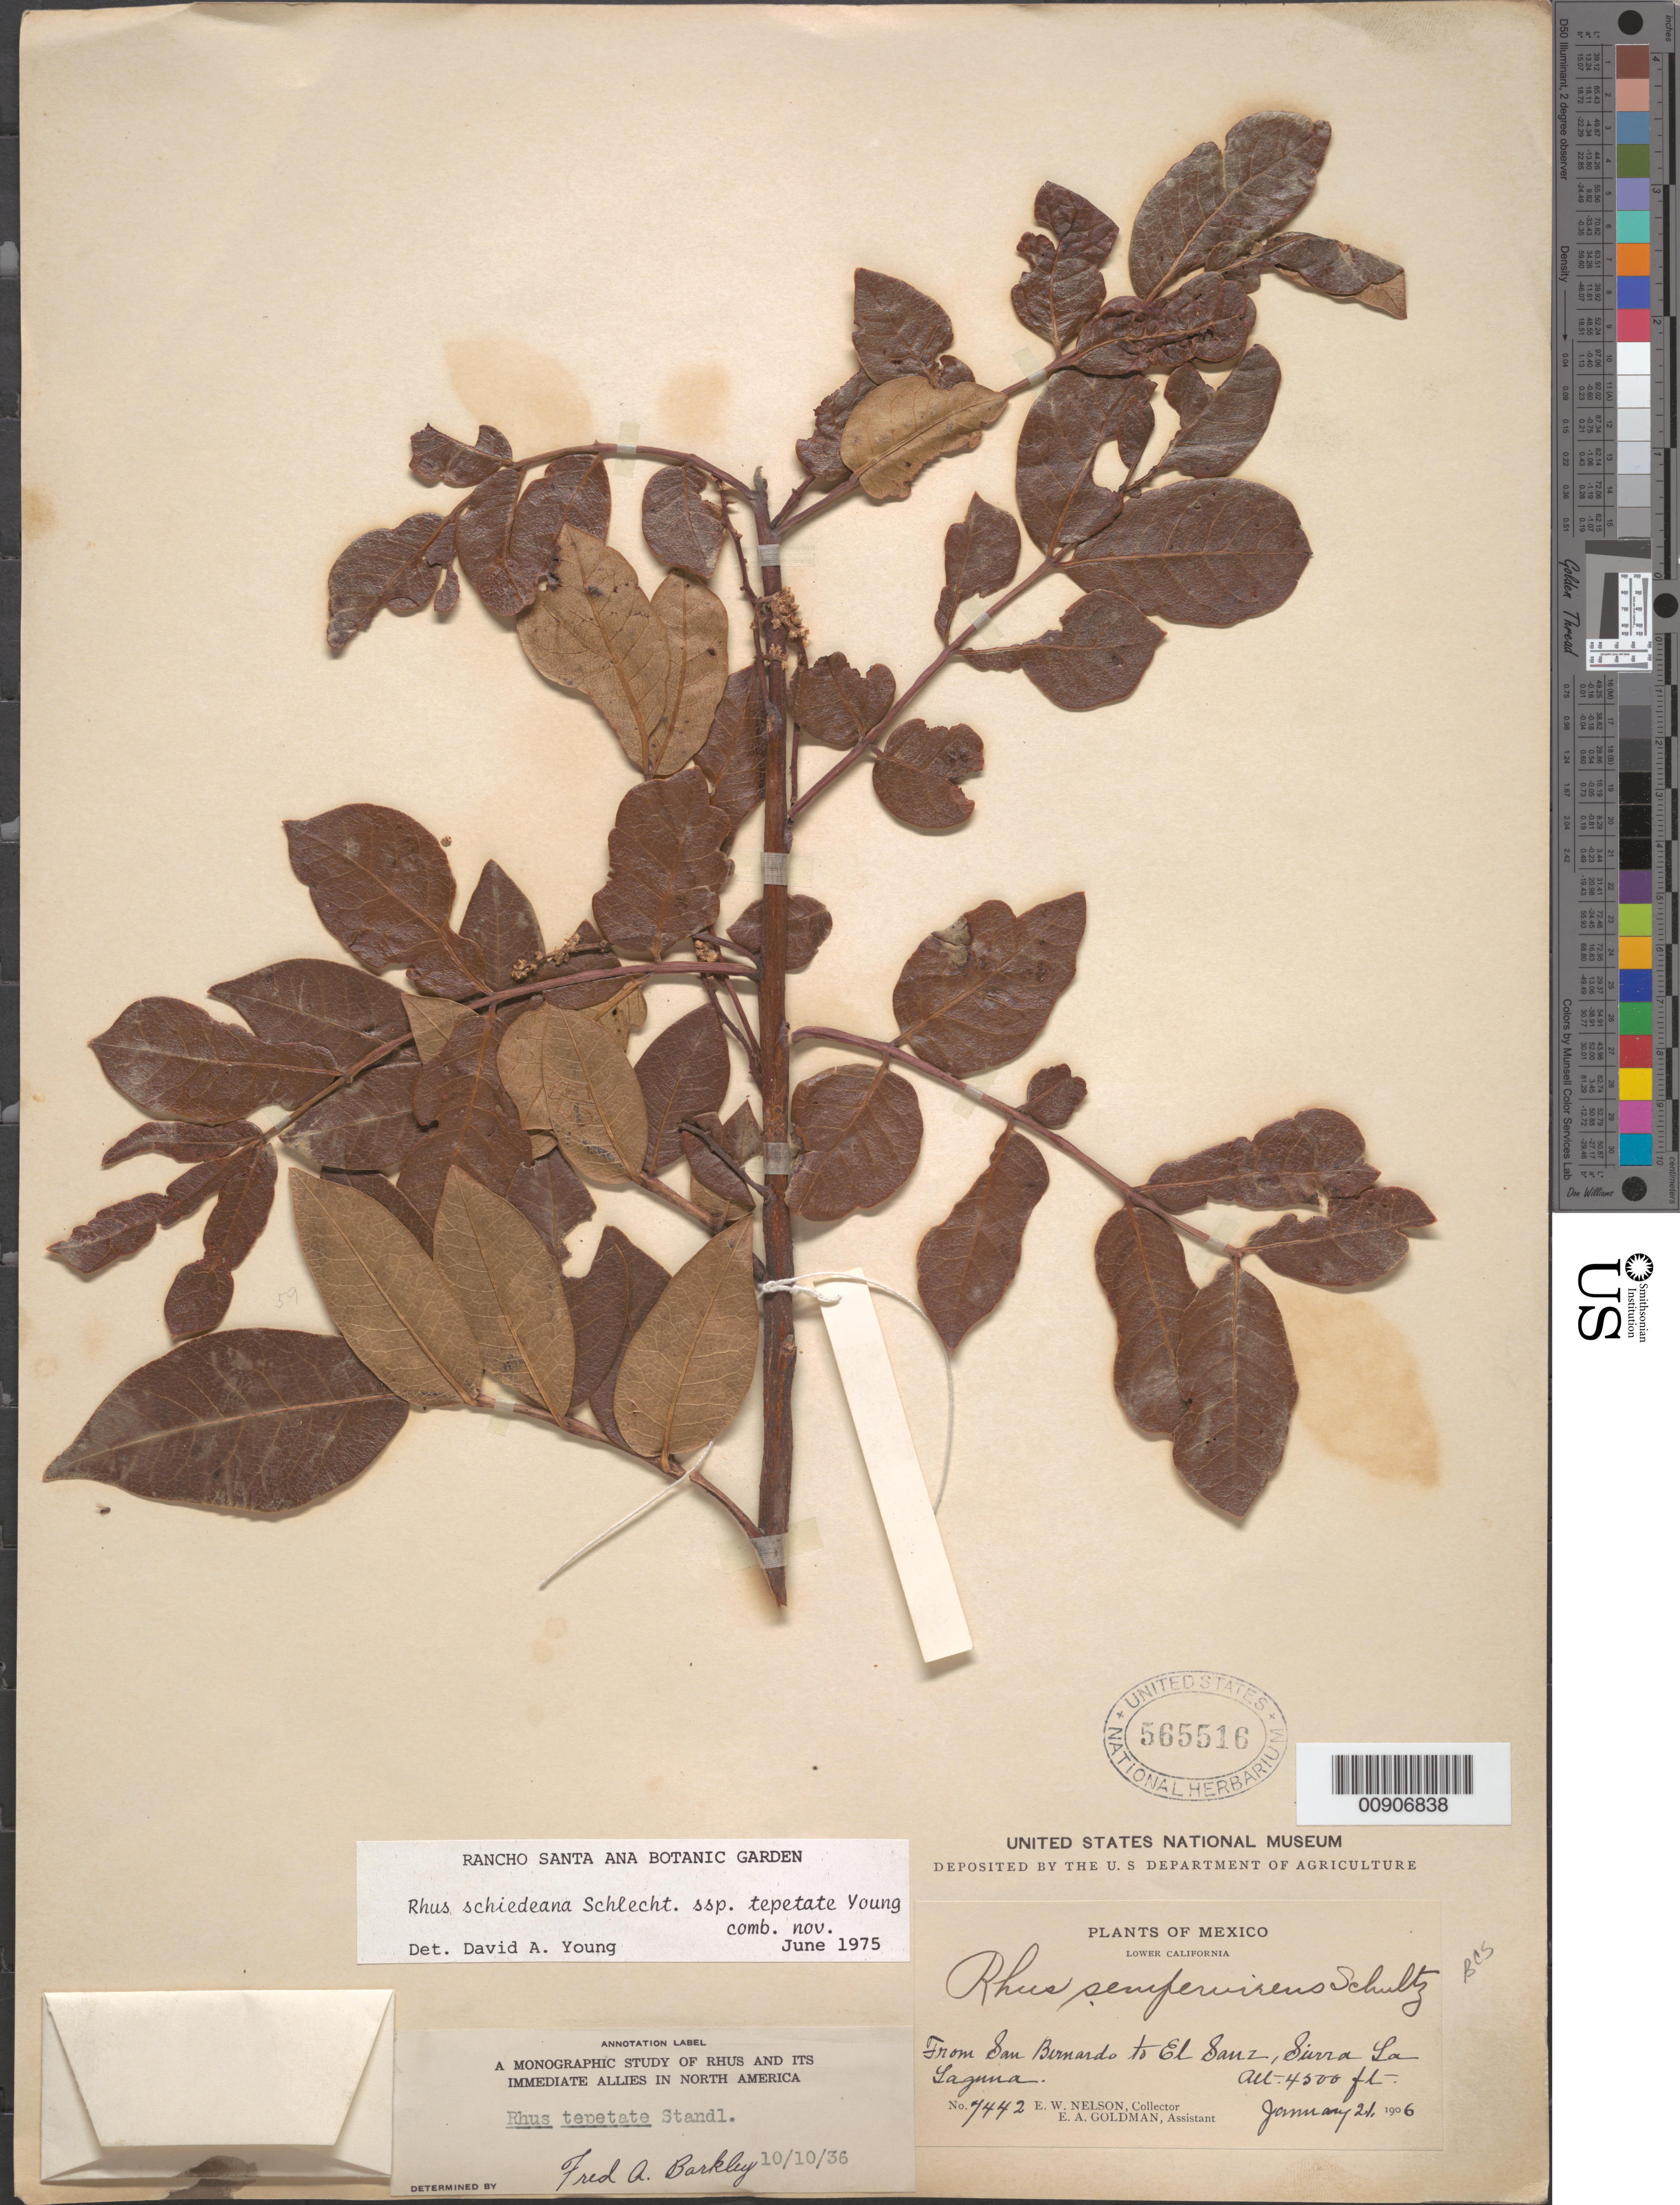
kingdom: Plantae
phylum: Tracheophyta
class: Magnoliopsida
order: Sapindales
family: Anacardiaceae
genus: Rhus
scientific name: Rhus tepetate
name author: Standl. & F.A. Barkley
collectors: E. W. Nelson & E. A. Goldman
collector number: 7442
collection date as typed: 21 Jan 1906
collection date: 1906-01-21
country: Mexico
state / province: Baja California Sur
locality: From San Bernardo to El Sauz, Sierra La Laguna. Lower California.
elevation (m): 1372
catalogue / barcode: US 565516